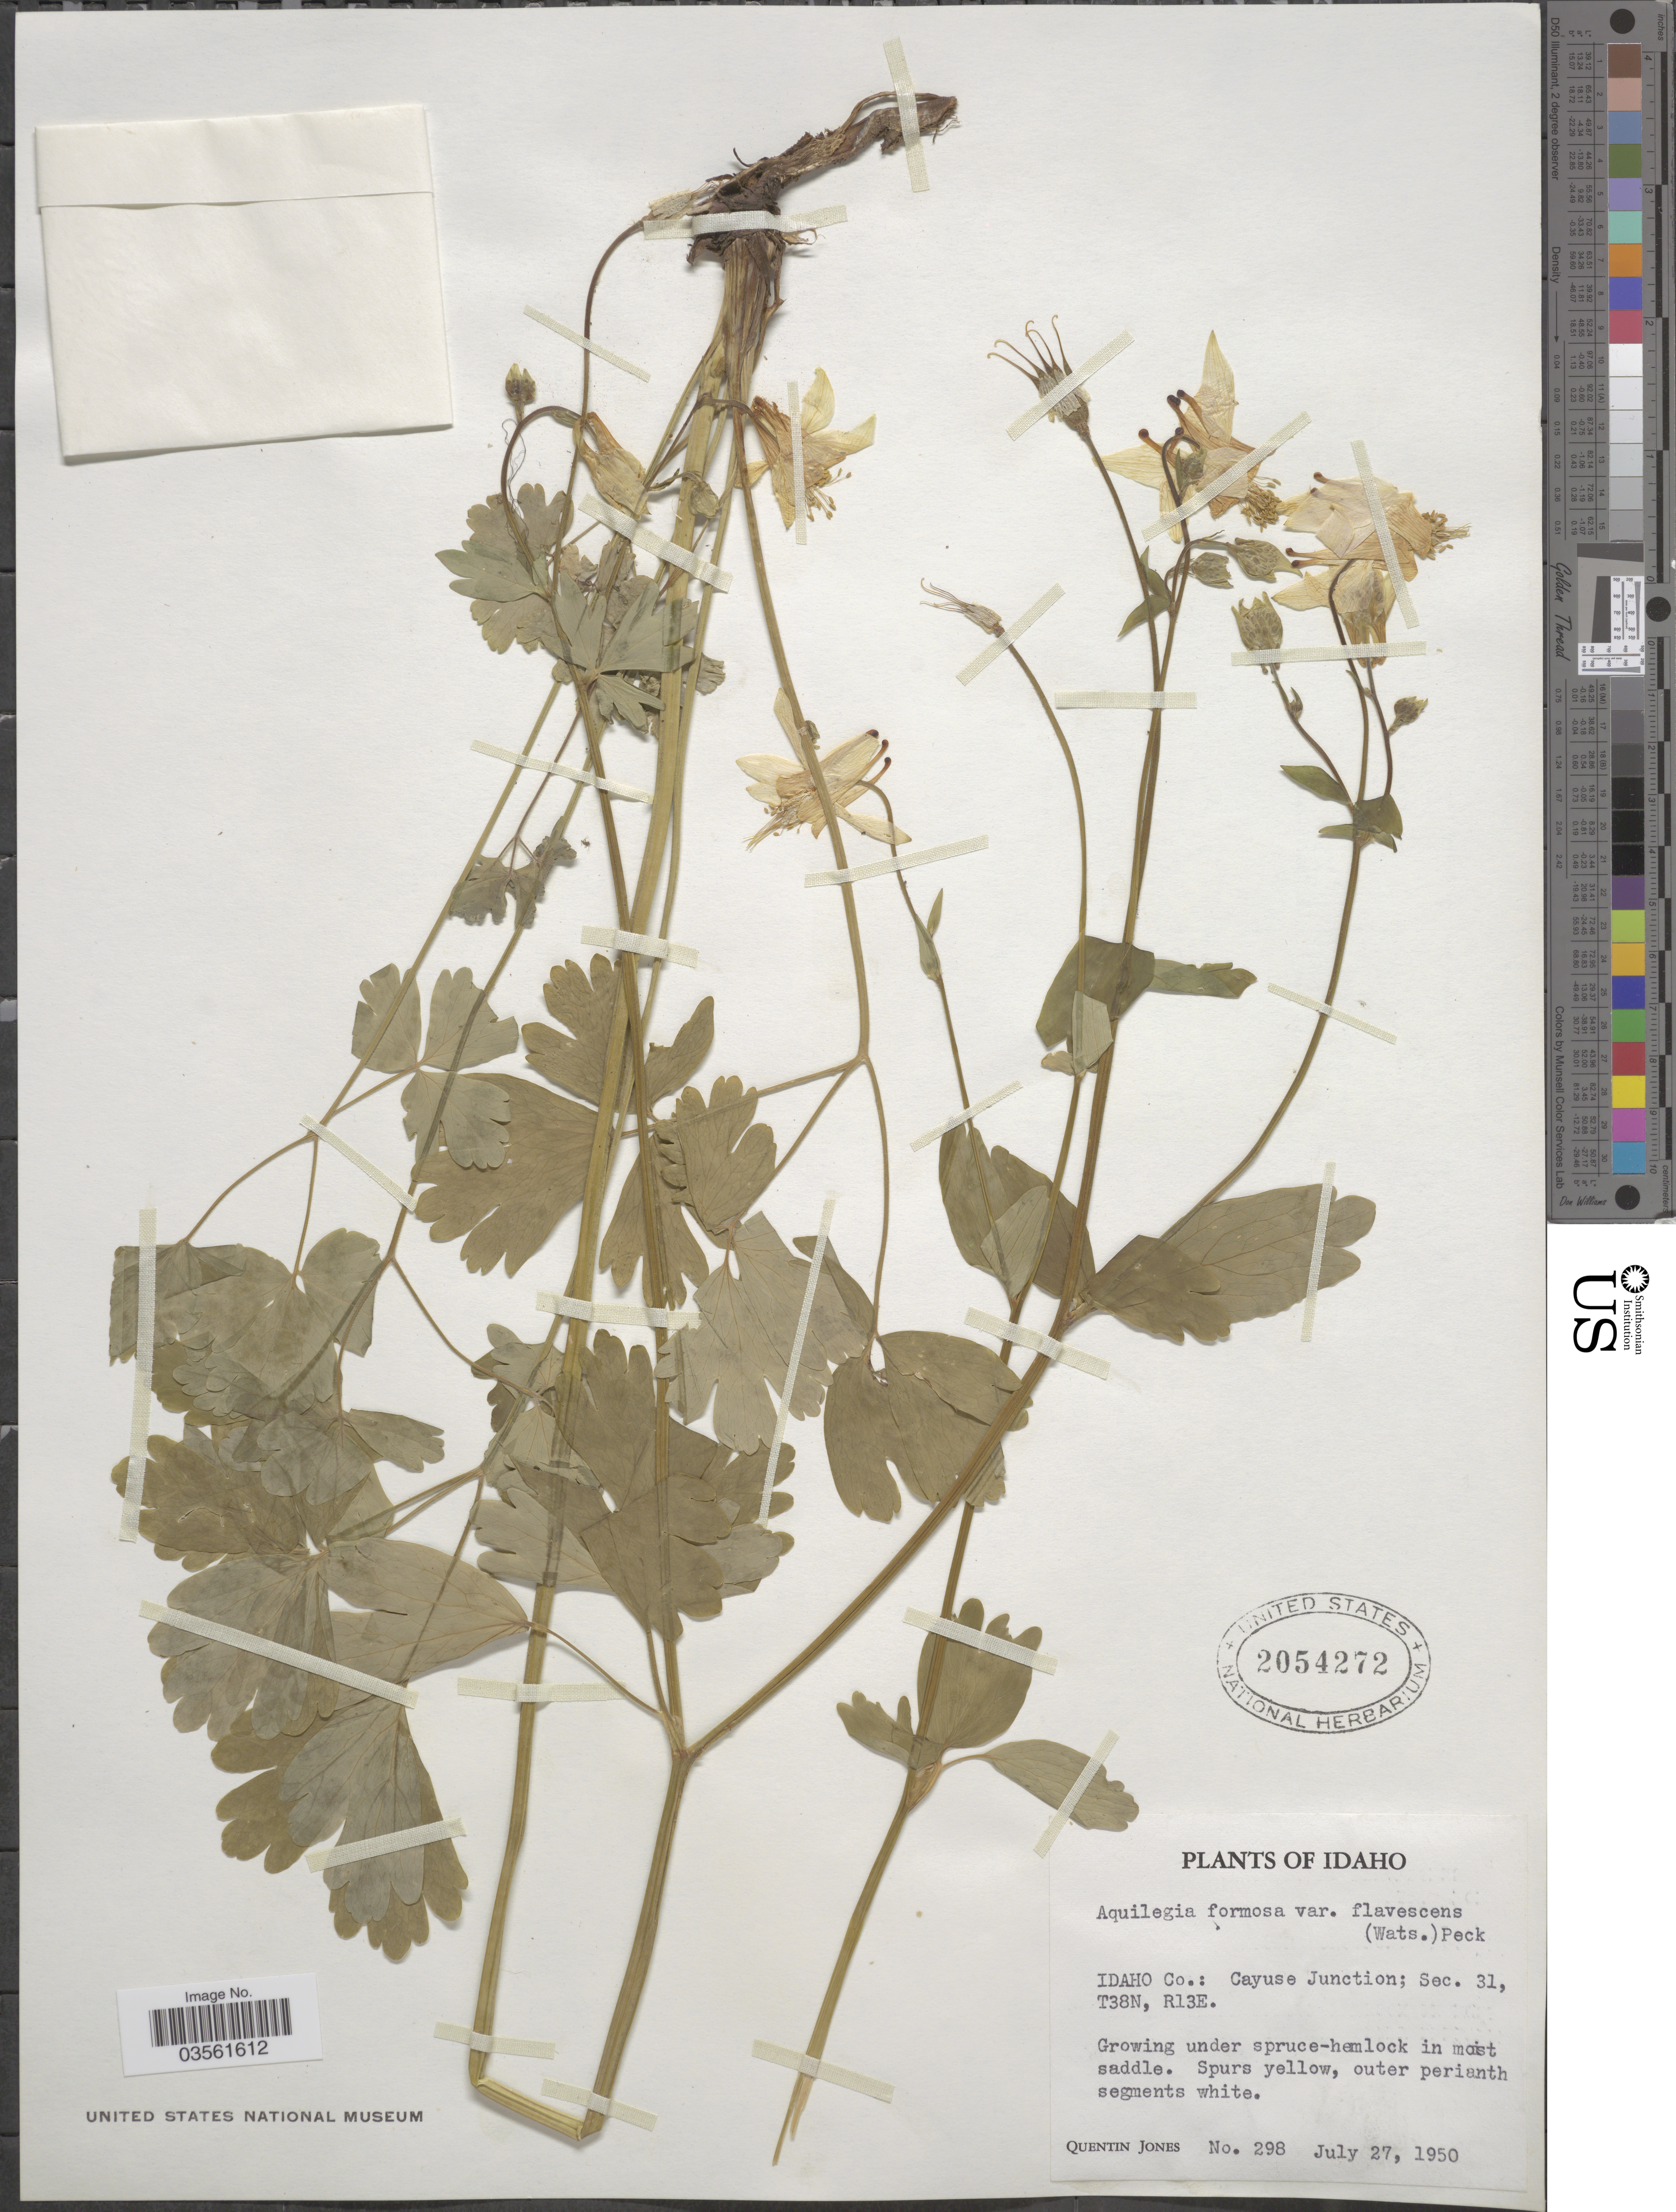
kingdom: Plantae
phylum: Tracheophyta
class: Magnoliopsida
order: Ranunculales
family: Ranunculaceae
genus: Aquilegia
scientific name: Aquilegia formosa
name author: Fisch. ex DC.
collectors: Q. Jones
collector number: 298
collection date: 1950-07-27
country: United States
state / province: Idaho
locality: Idaho Co.: Cayuse Junction; Sec. 31, T38N, R13E.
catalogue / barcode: US 2054272